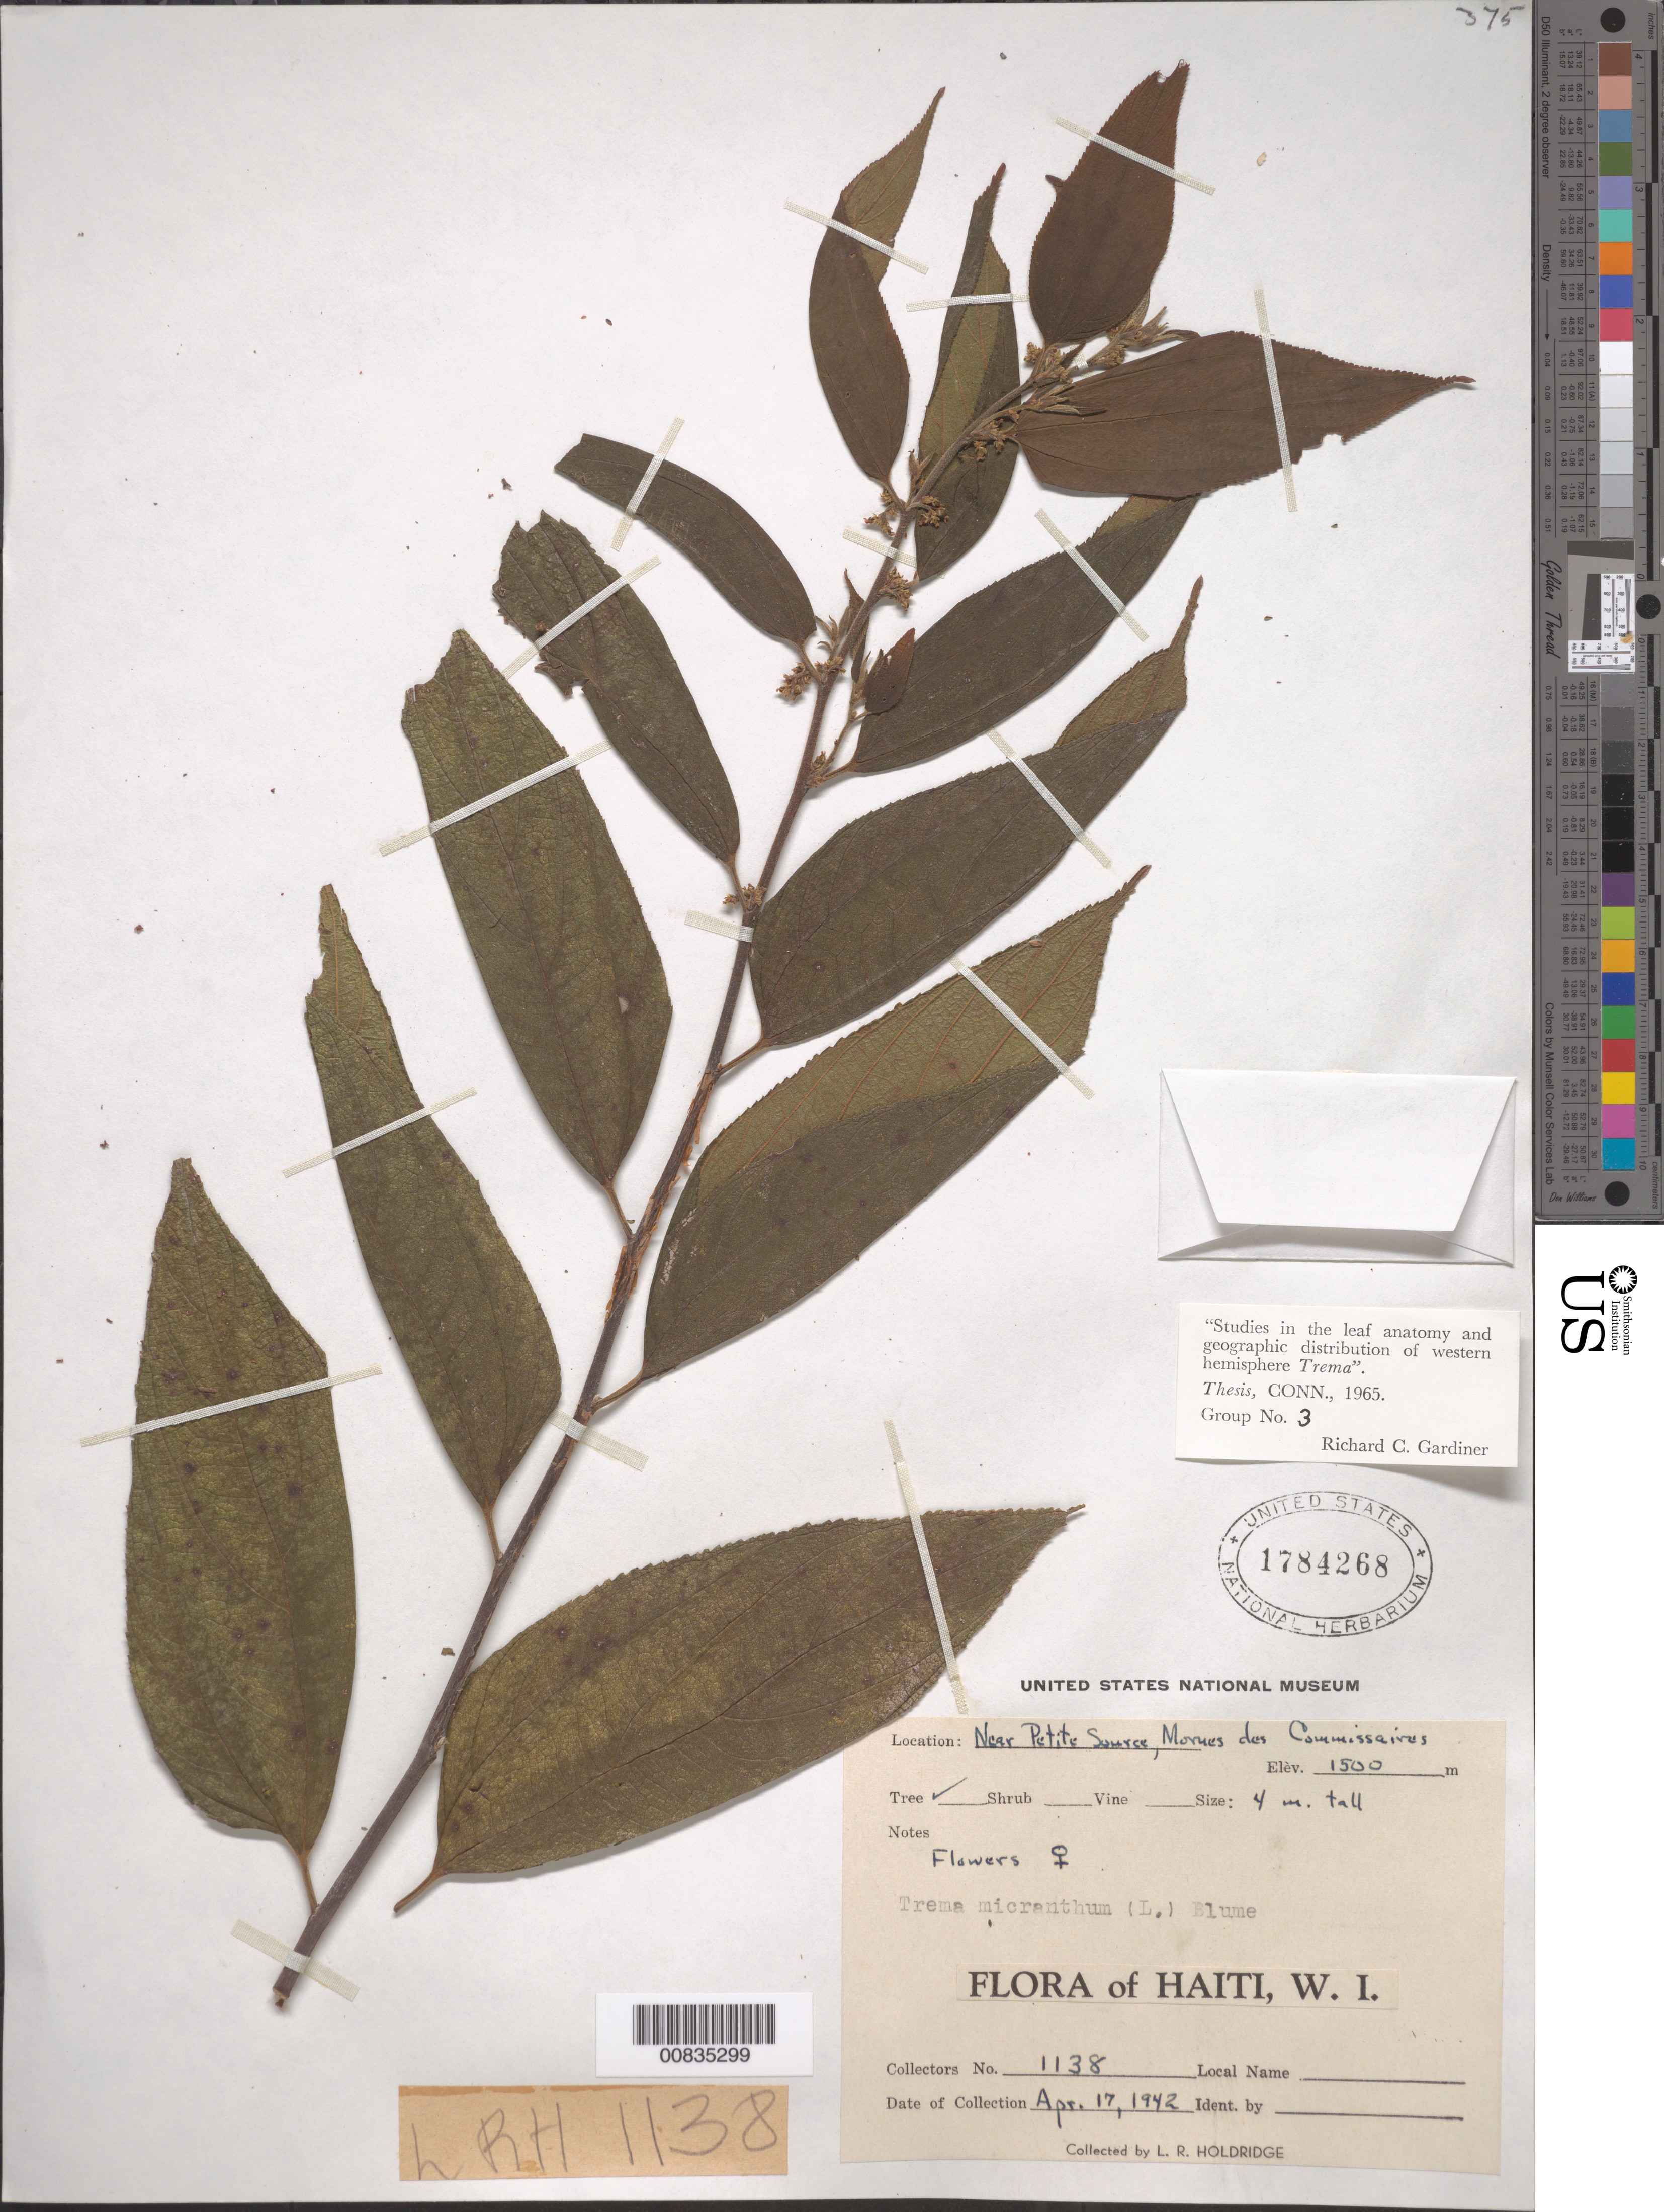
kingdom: Plantae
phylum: Tracheophyta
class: Magnoliopsida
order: Rosales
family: Cannabaceae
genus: Trema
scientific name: Trema micranthum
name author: (L.) Blume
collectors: L. Holdridge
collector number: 1138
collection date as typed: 17 Apr 1942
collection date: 1942-04-17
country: Haiti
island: Hispaniola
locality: Near Petite Source, Mornes des Commissaires.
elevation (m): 1500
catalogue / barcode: US 1784268